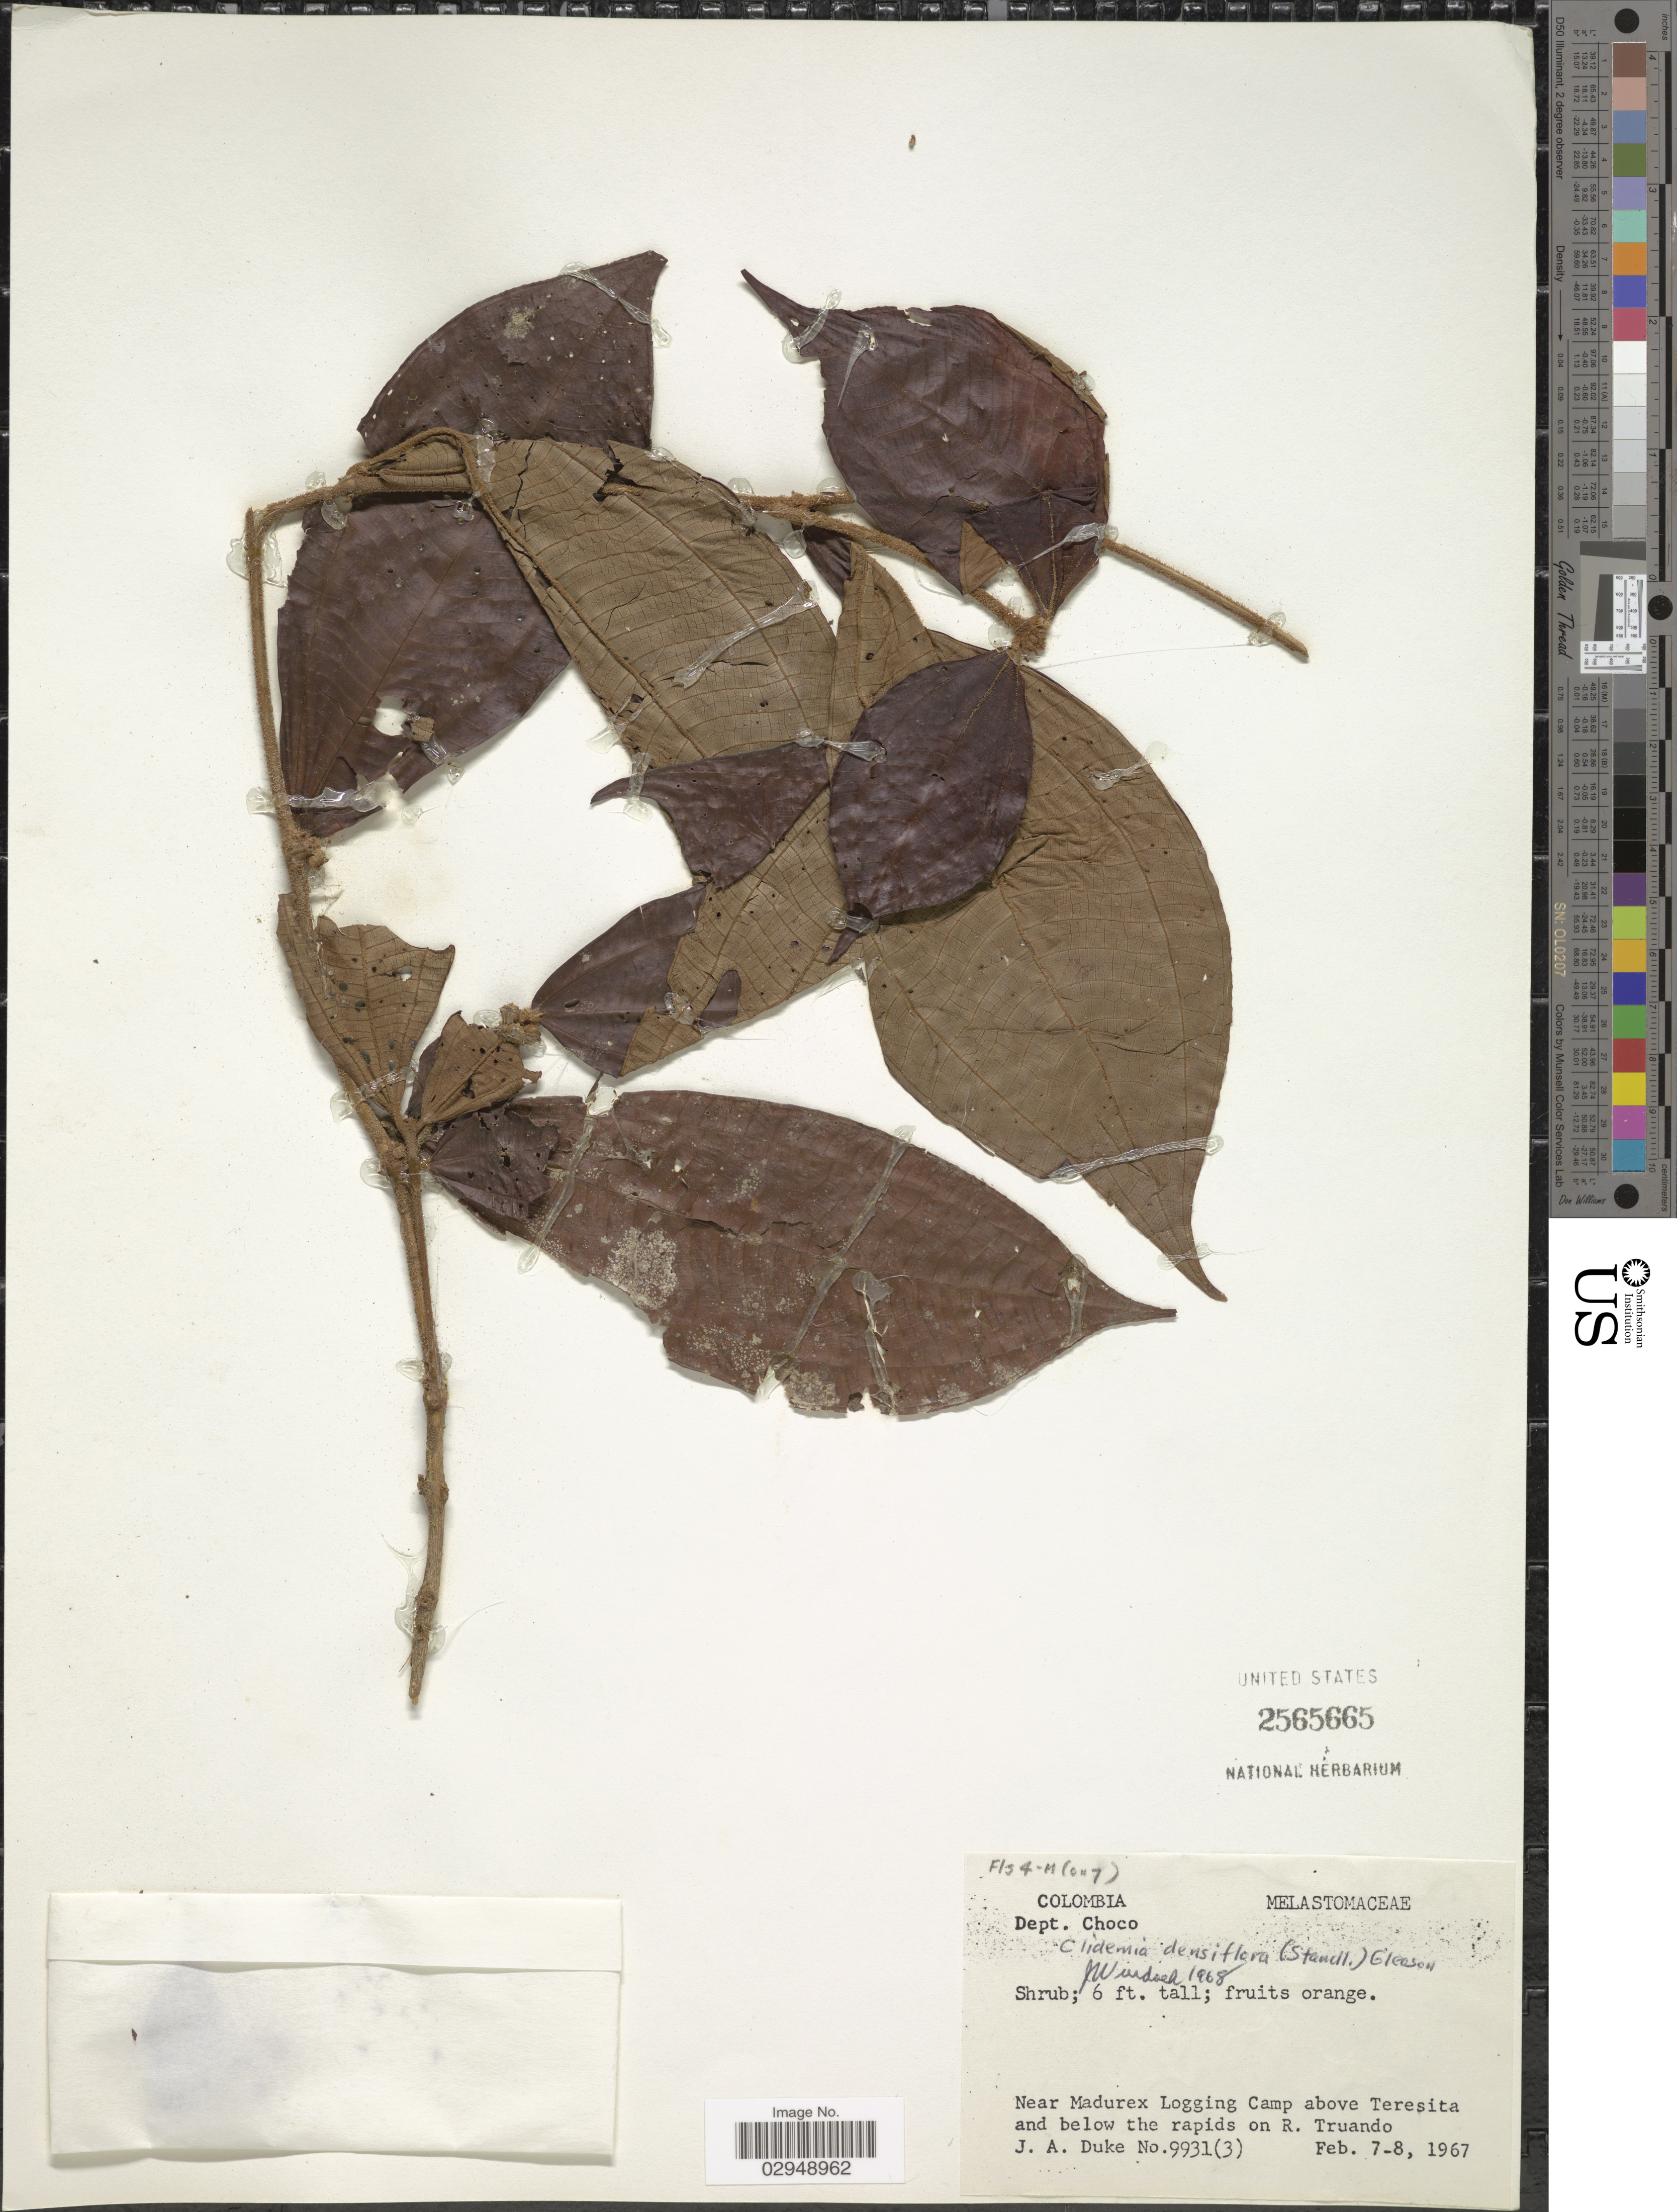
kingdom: Plantae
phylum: Tracheophyta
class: Magnoliopsida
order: Myrtales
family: Melastomataceae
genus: Clidemia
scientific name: Clidemia densiflora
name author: Gleason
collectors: J. A. Duke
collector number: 9931(3)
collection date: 1967-02-07/1967-02-08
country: Colombia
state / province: Chocó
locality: Dept. Choco. Near Madurex Logging Camp above Teresita and below the rapids on R. Truando.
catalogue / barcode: US 2565665